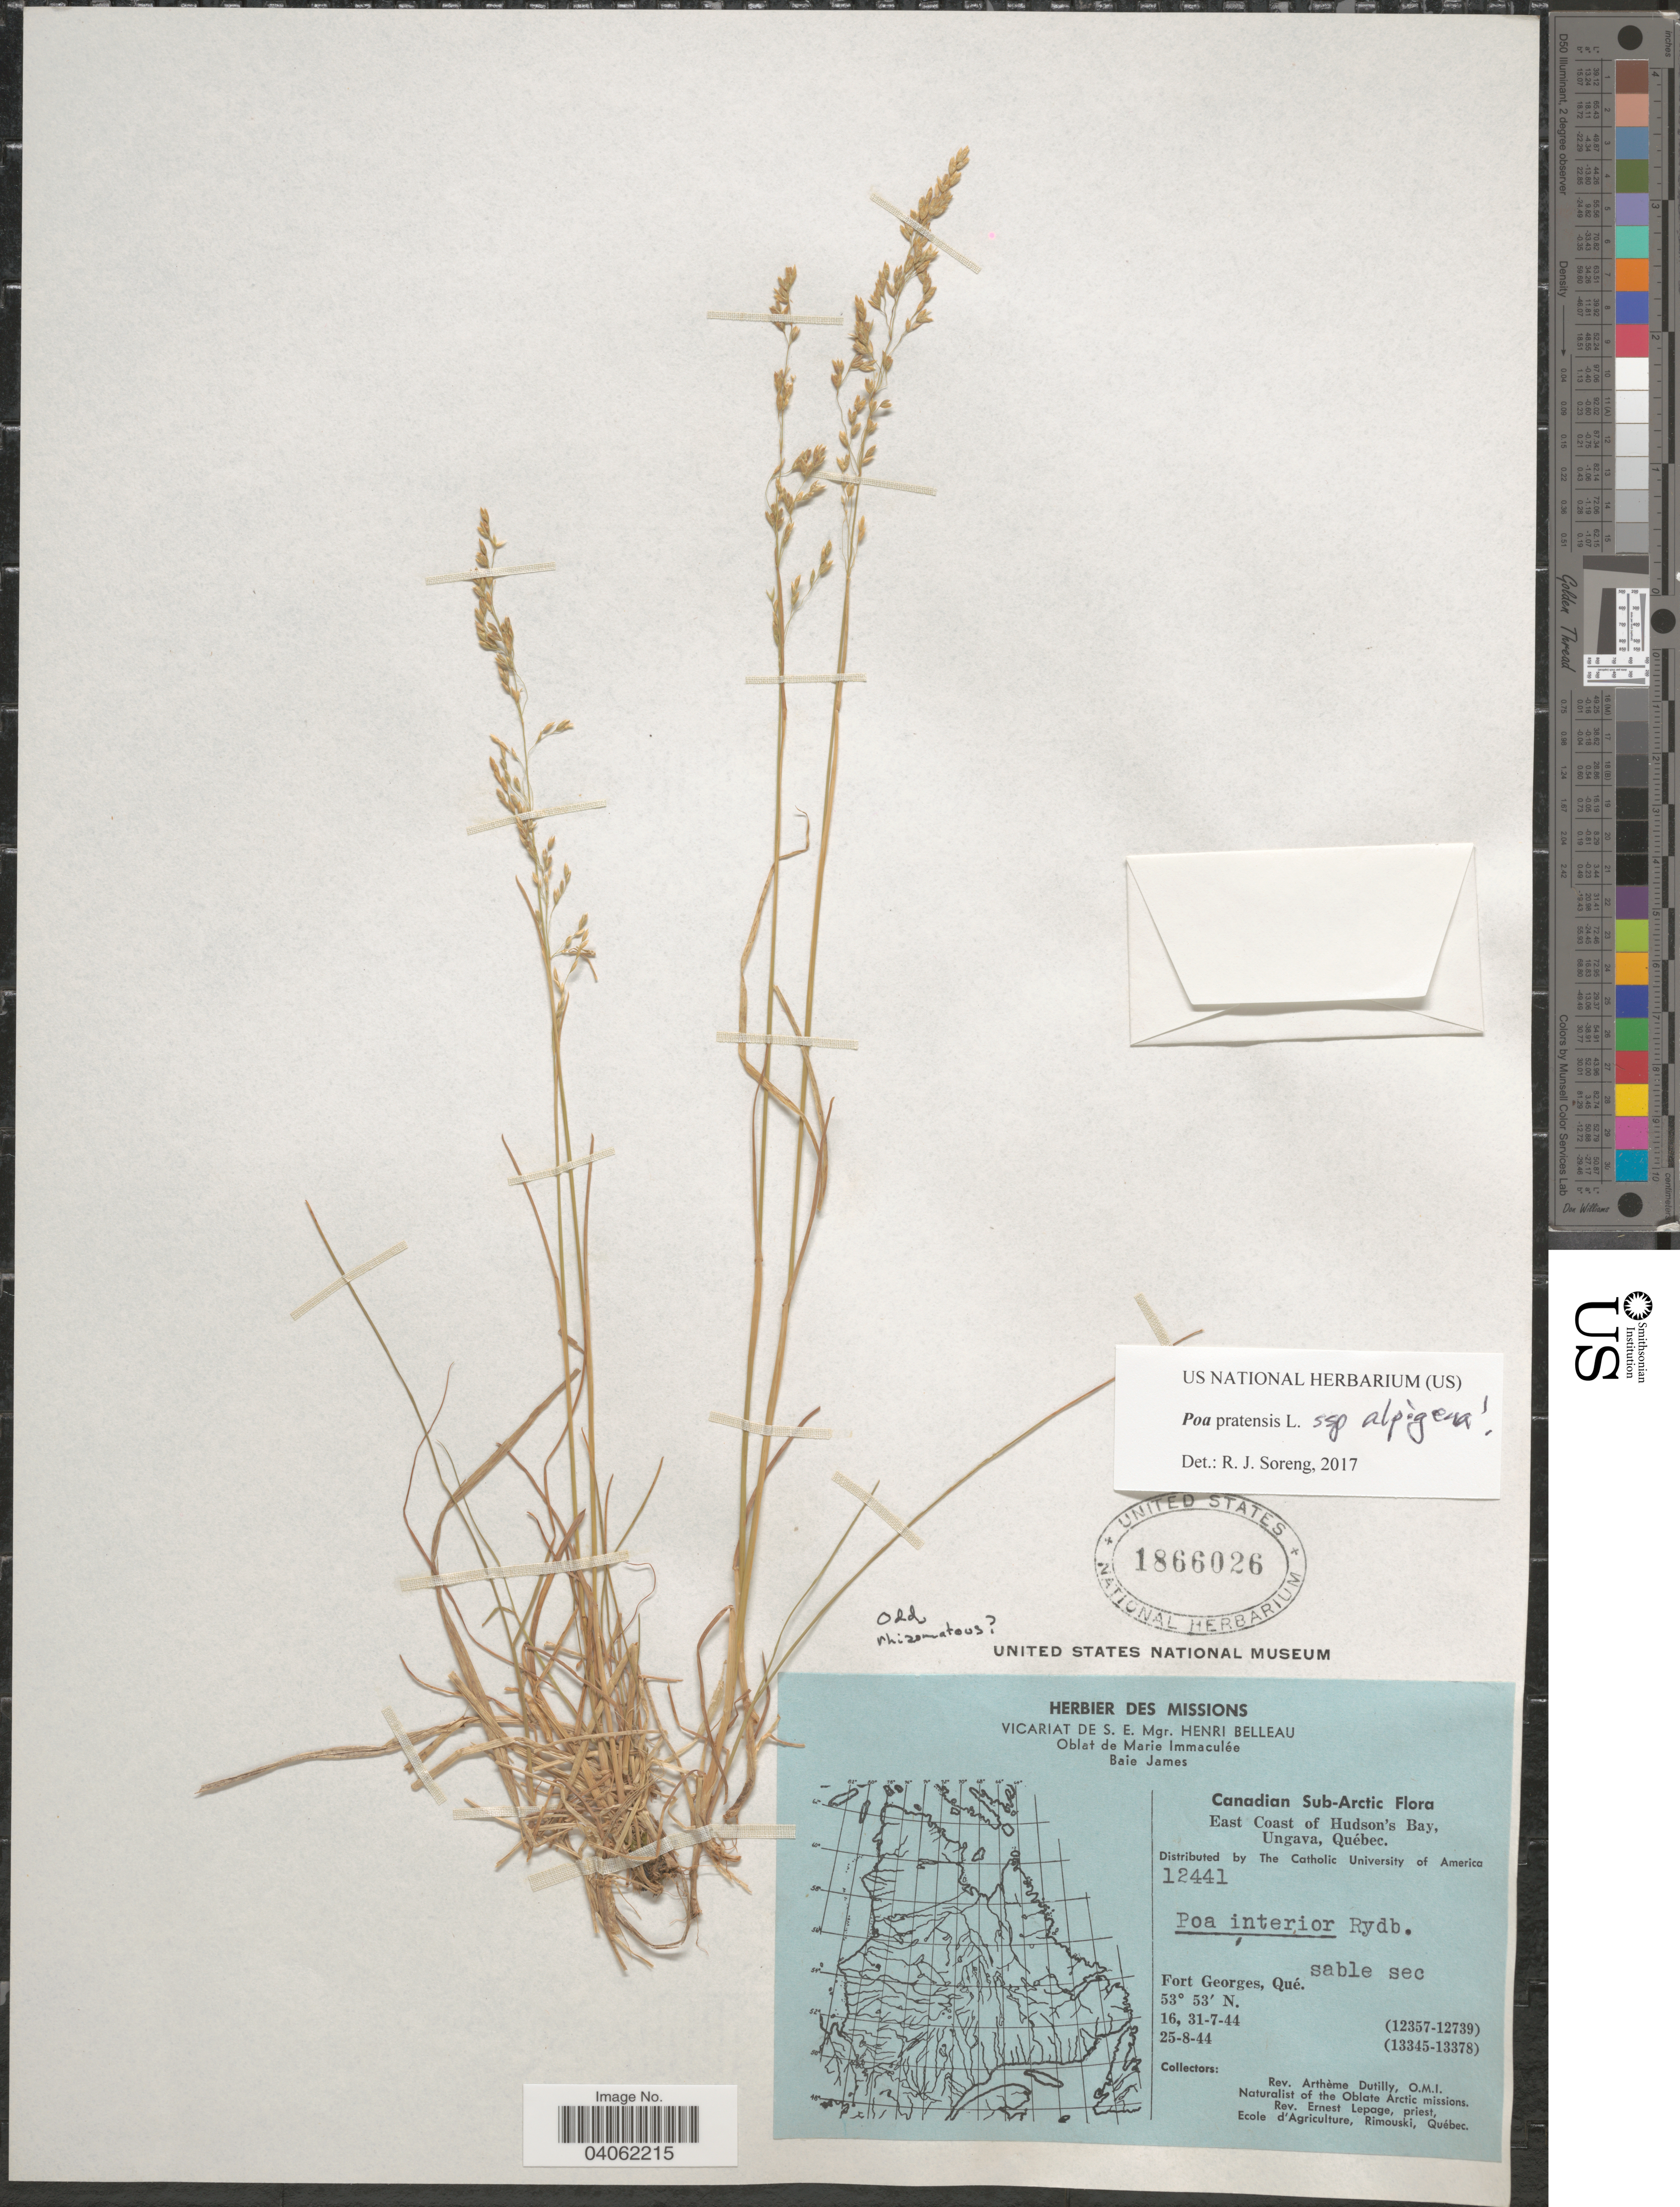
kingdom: Plantae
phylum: Tracheophyta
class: Liliopsida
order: Poales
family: Poaceae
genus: Poa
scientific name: Poa pratensis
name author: L.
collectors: A. Dutilly & E. Lepage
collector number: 12441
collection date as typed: Transcribed d/m/y: 16/7/44 to 31/7/44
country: Canada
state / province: Quebec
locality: Canadian Sub-Arctic. East Coast of Hudson's Bay, Ungava. Fort Georges.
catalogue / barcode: US 1866026